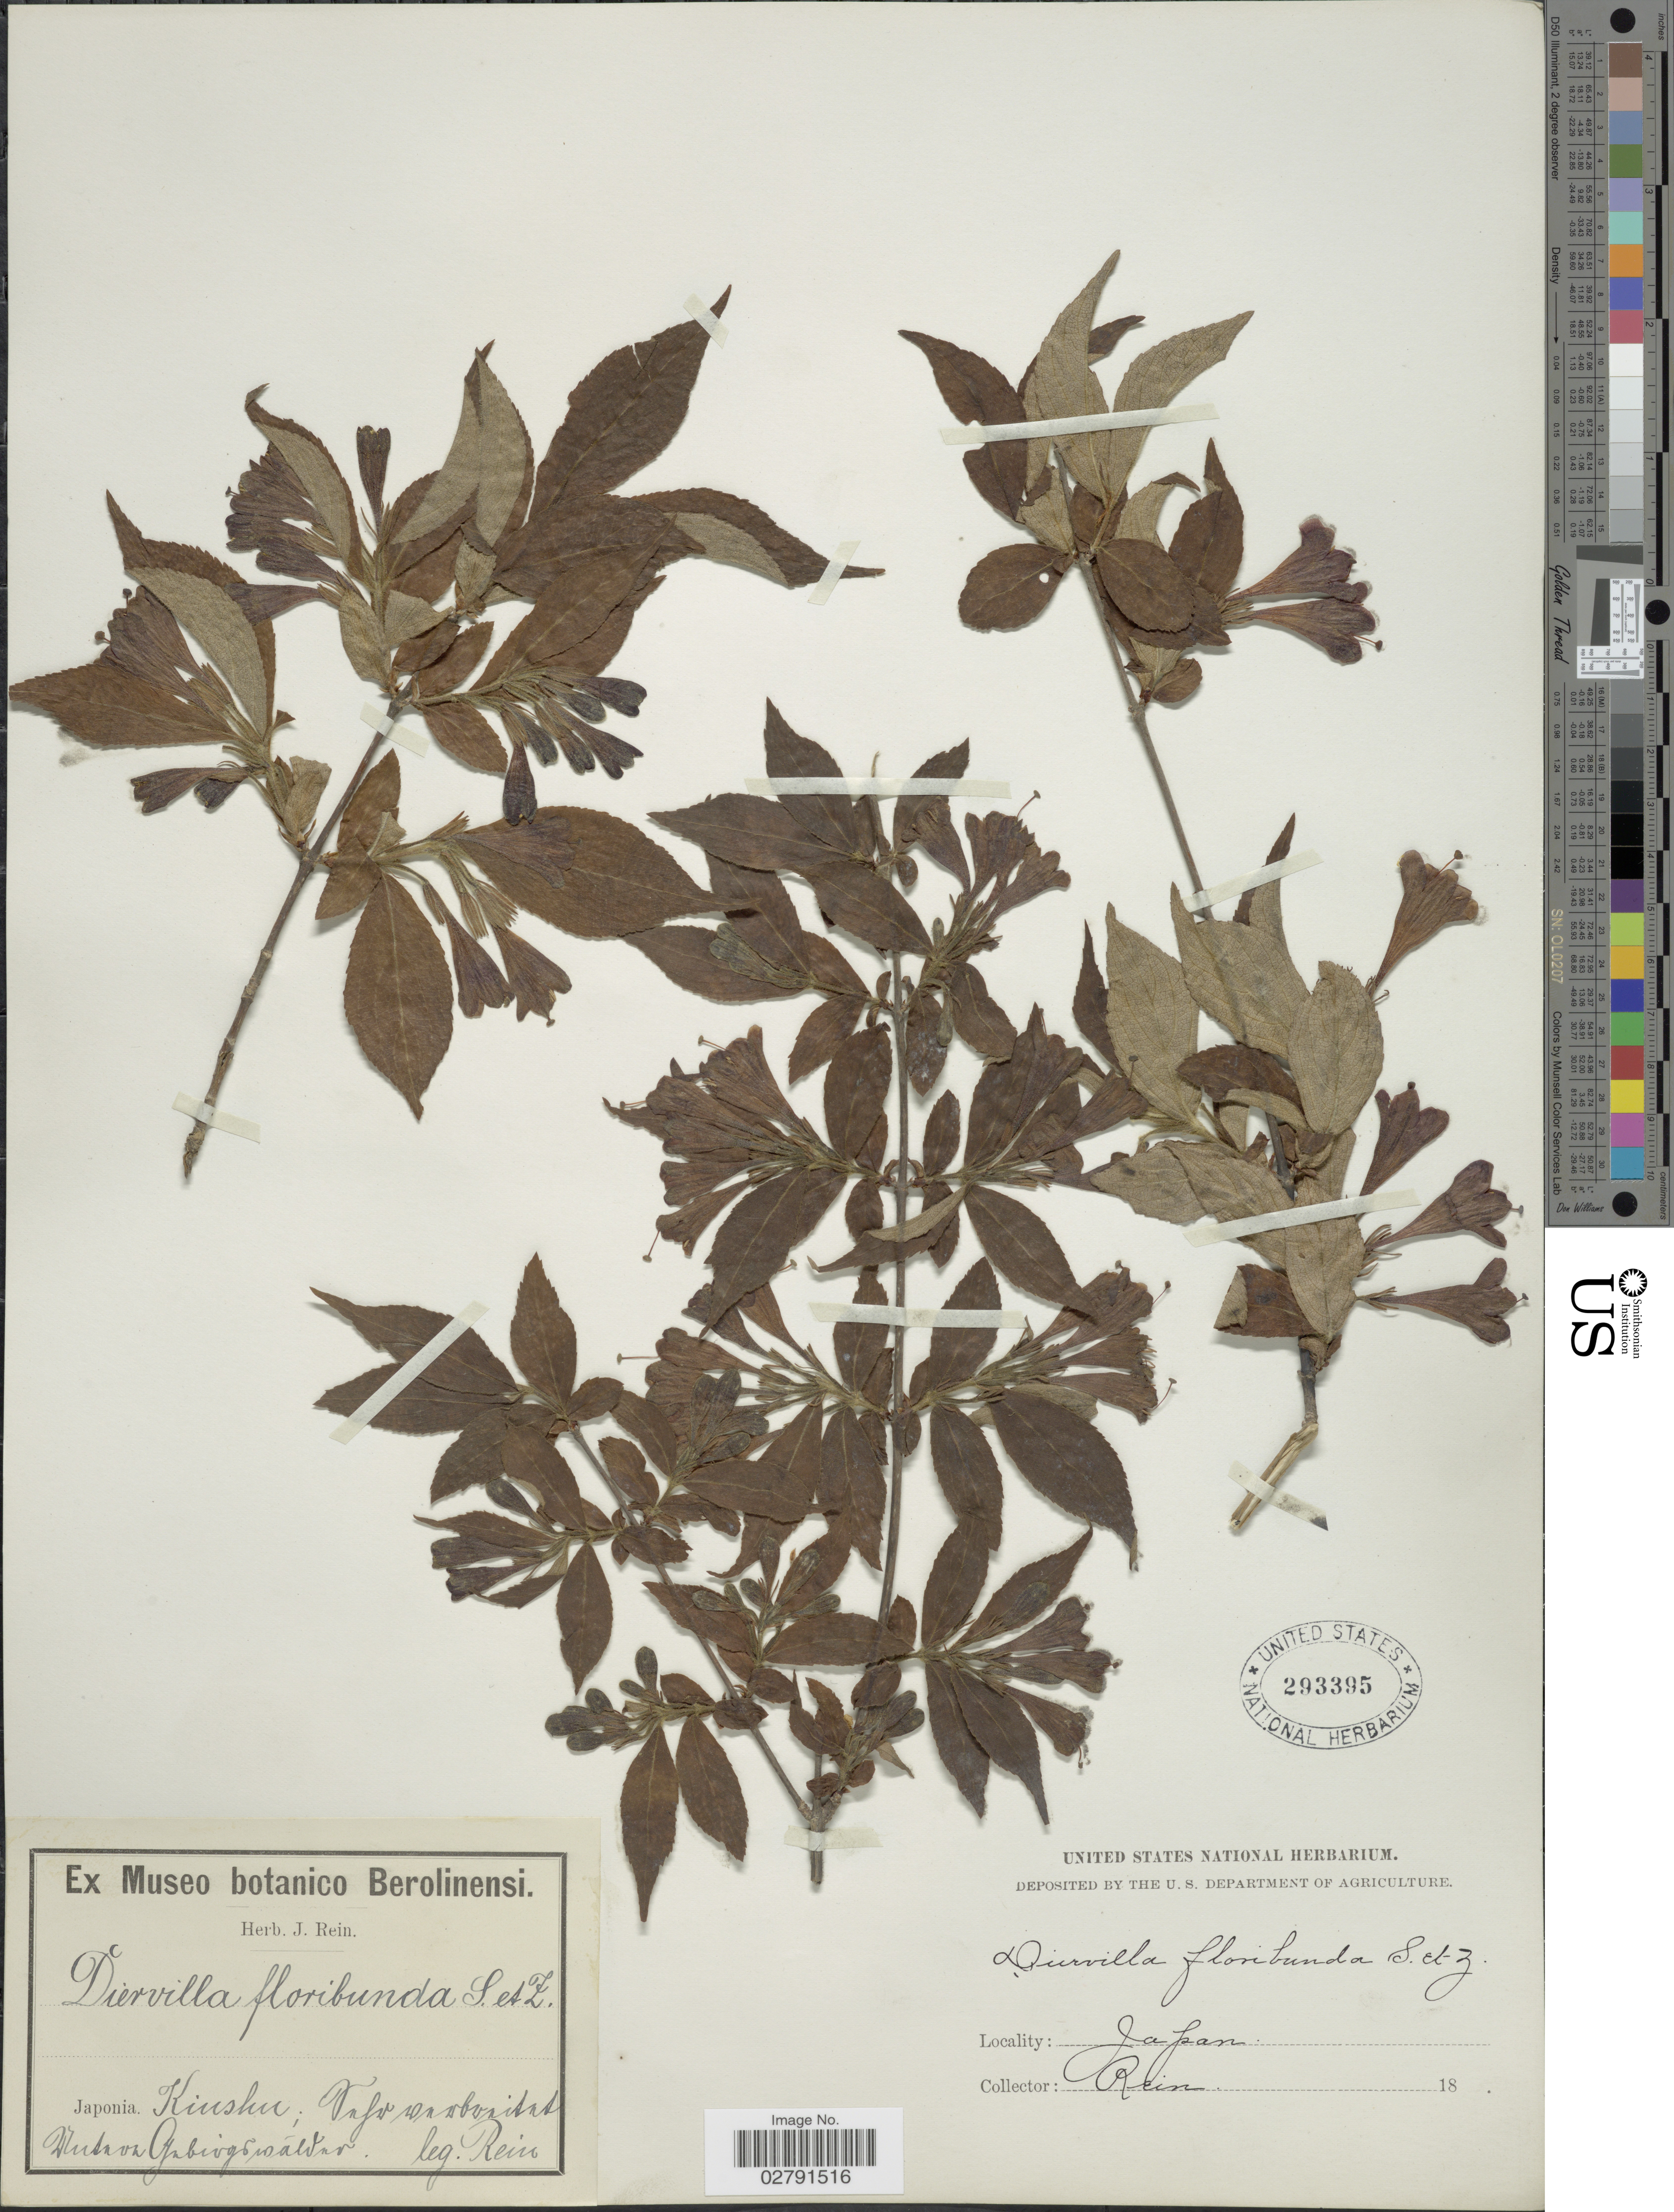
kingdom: Plantae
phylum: Tracheophyta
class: Magnoliopsida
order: Dipsacales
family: Caprifoliaceae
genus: Diervilla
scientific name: Diervilla japonica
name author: (Thunb.) DC.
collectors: J. Rein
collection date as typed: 18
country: Japan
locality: Japonia: Kiushu.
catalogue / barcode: US 293395